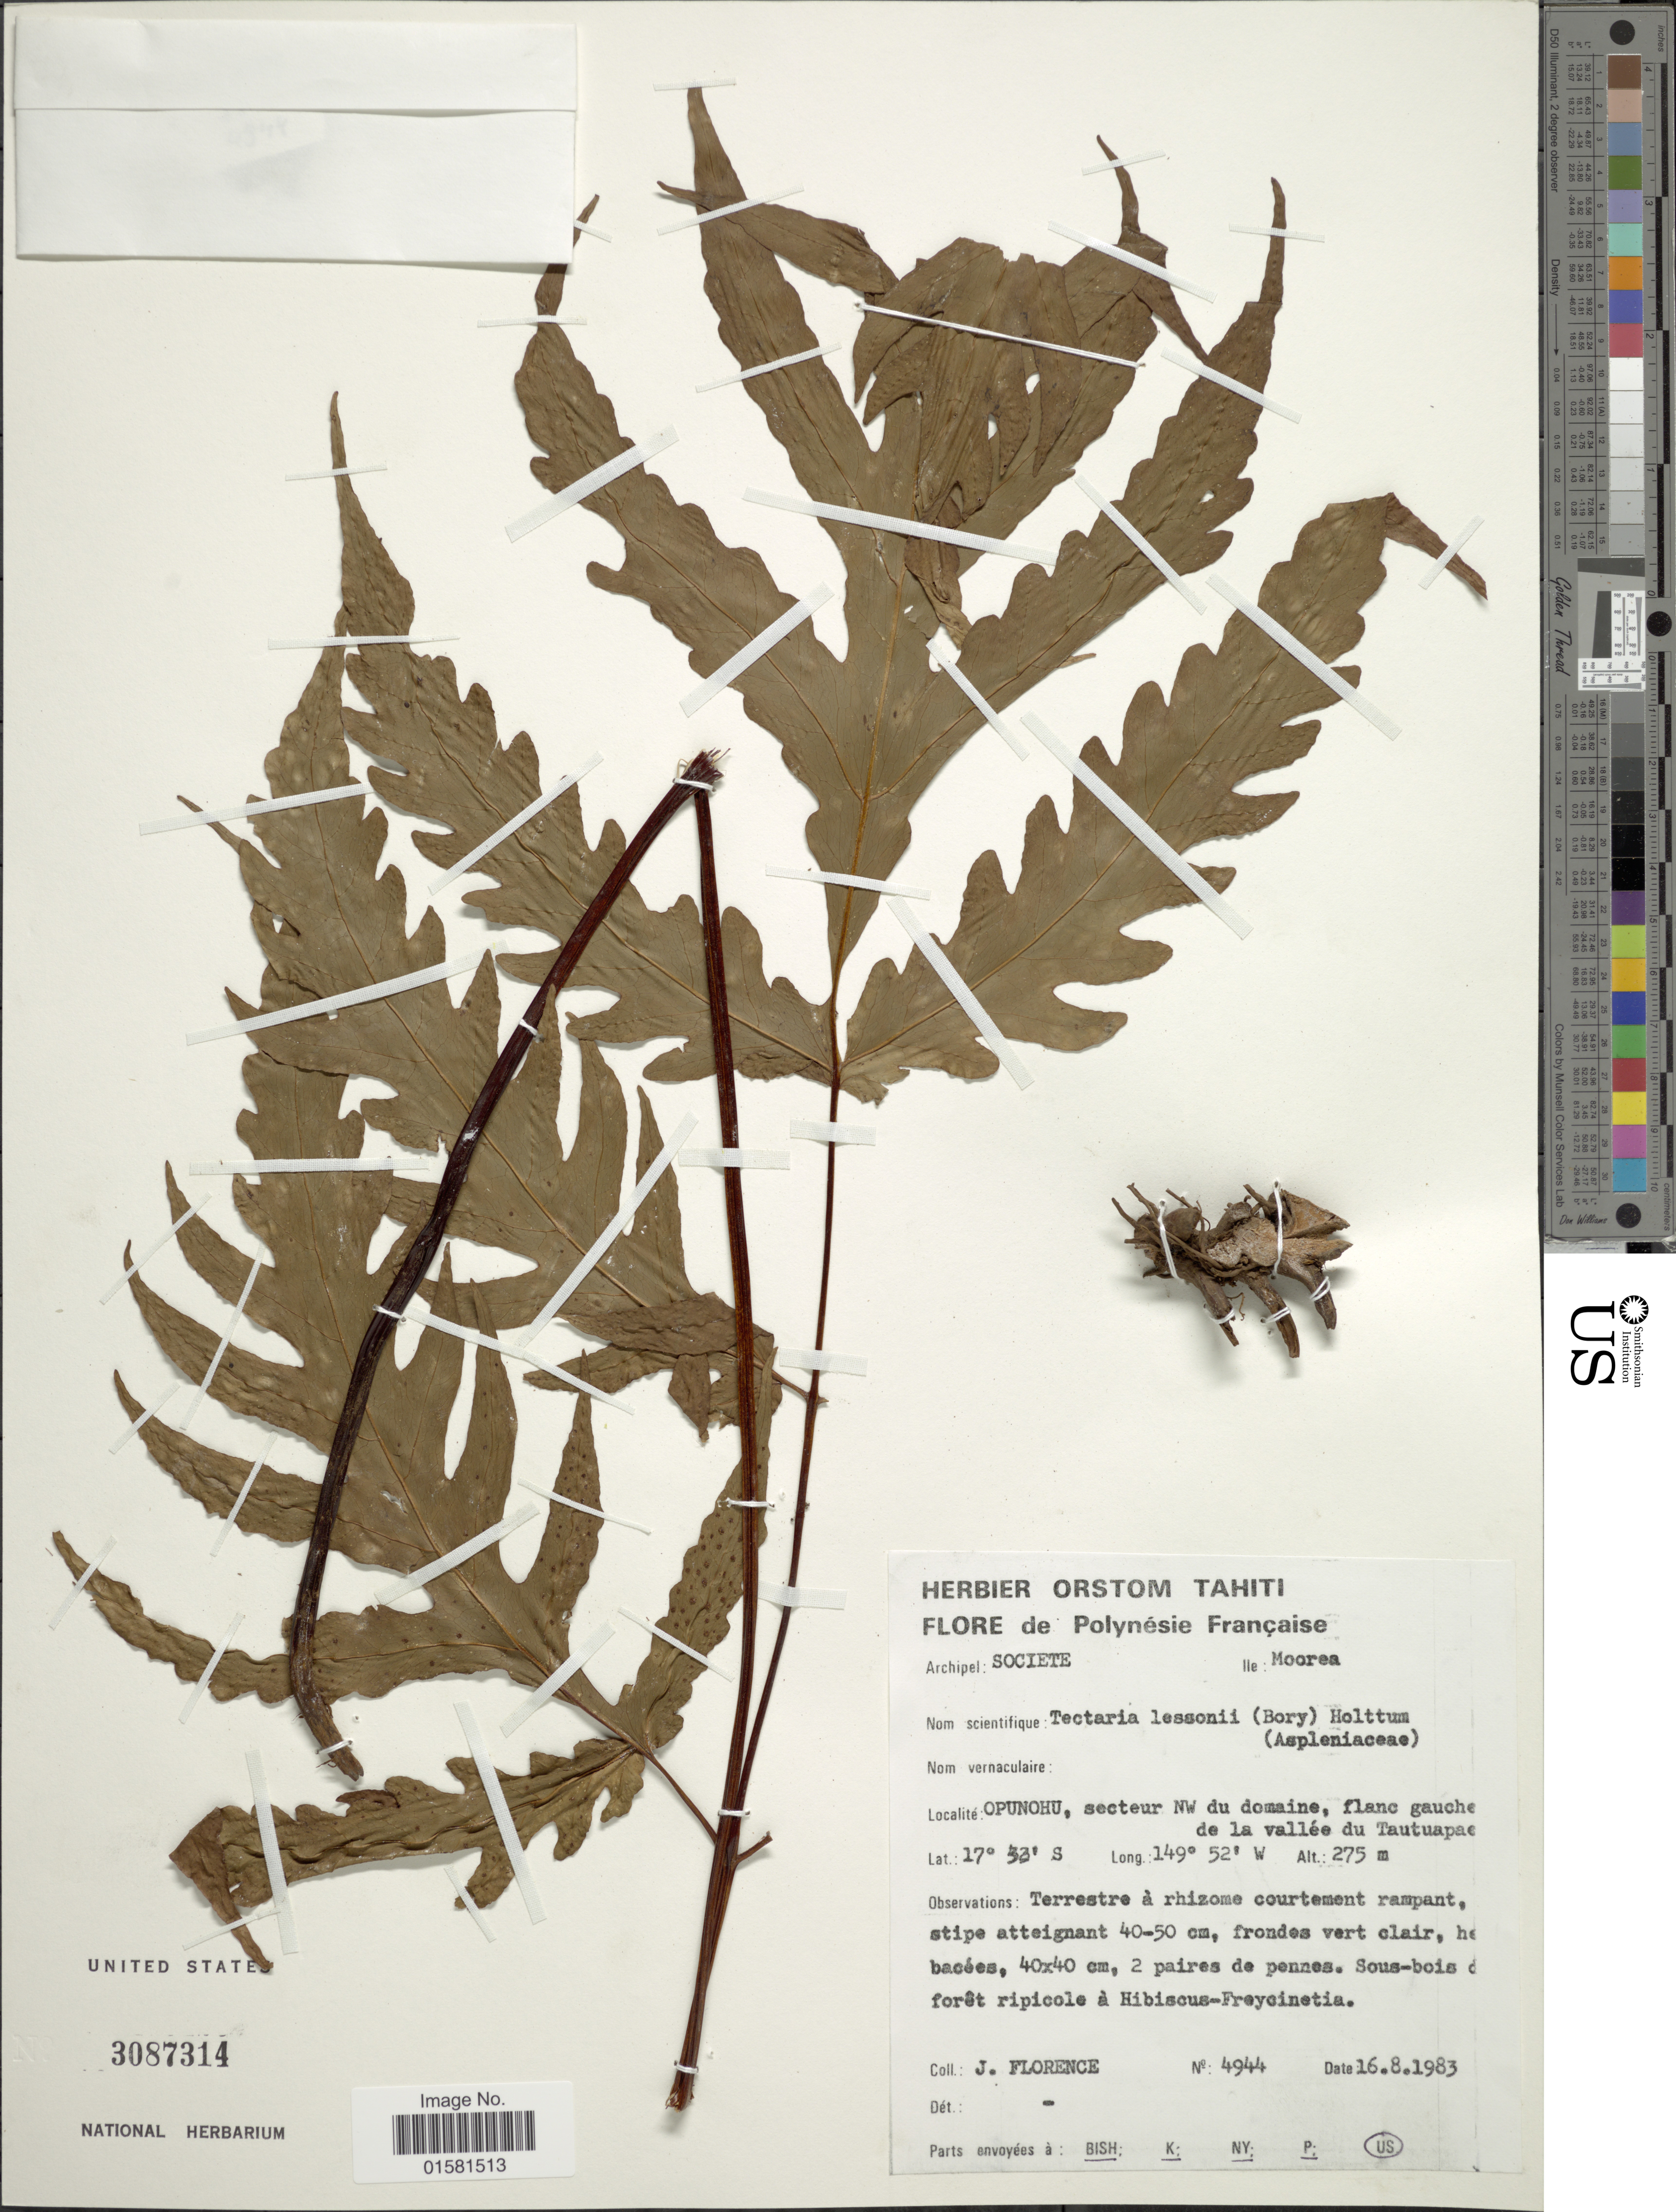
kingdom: Plantae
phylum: Tracheophyta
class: Polypodiopsida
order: Polypodiales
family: Tectariaceae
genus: Tectaria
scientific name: Tectaria lessonii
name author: (Bory)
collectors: J. Florence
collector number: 4944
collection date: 1983-08-16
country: French Polynesia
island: Moorea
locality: Polynesie Francaise, Archipel: Societe, Ile: Moorea, Opunohu, secteur NW du domaine, flanc gauche de la vallee du Tautuapae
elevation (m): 275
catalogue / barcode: US 3087314